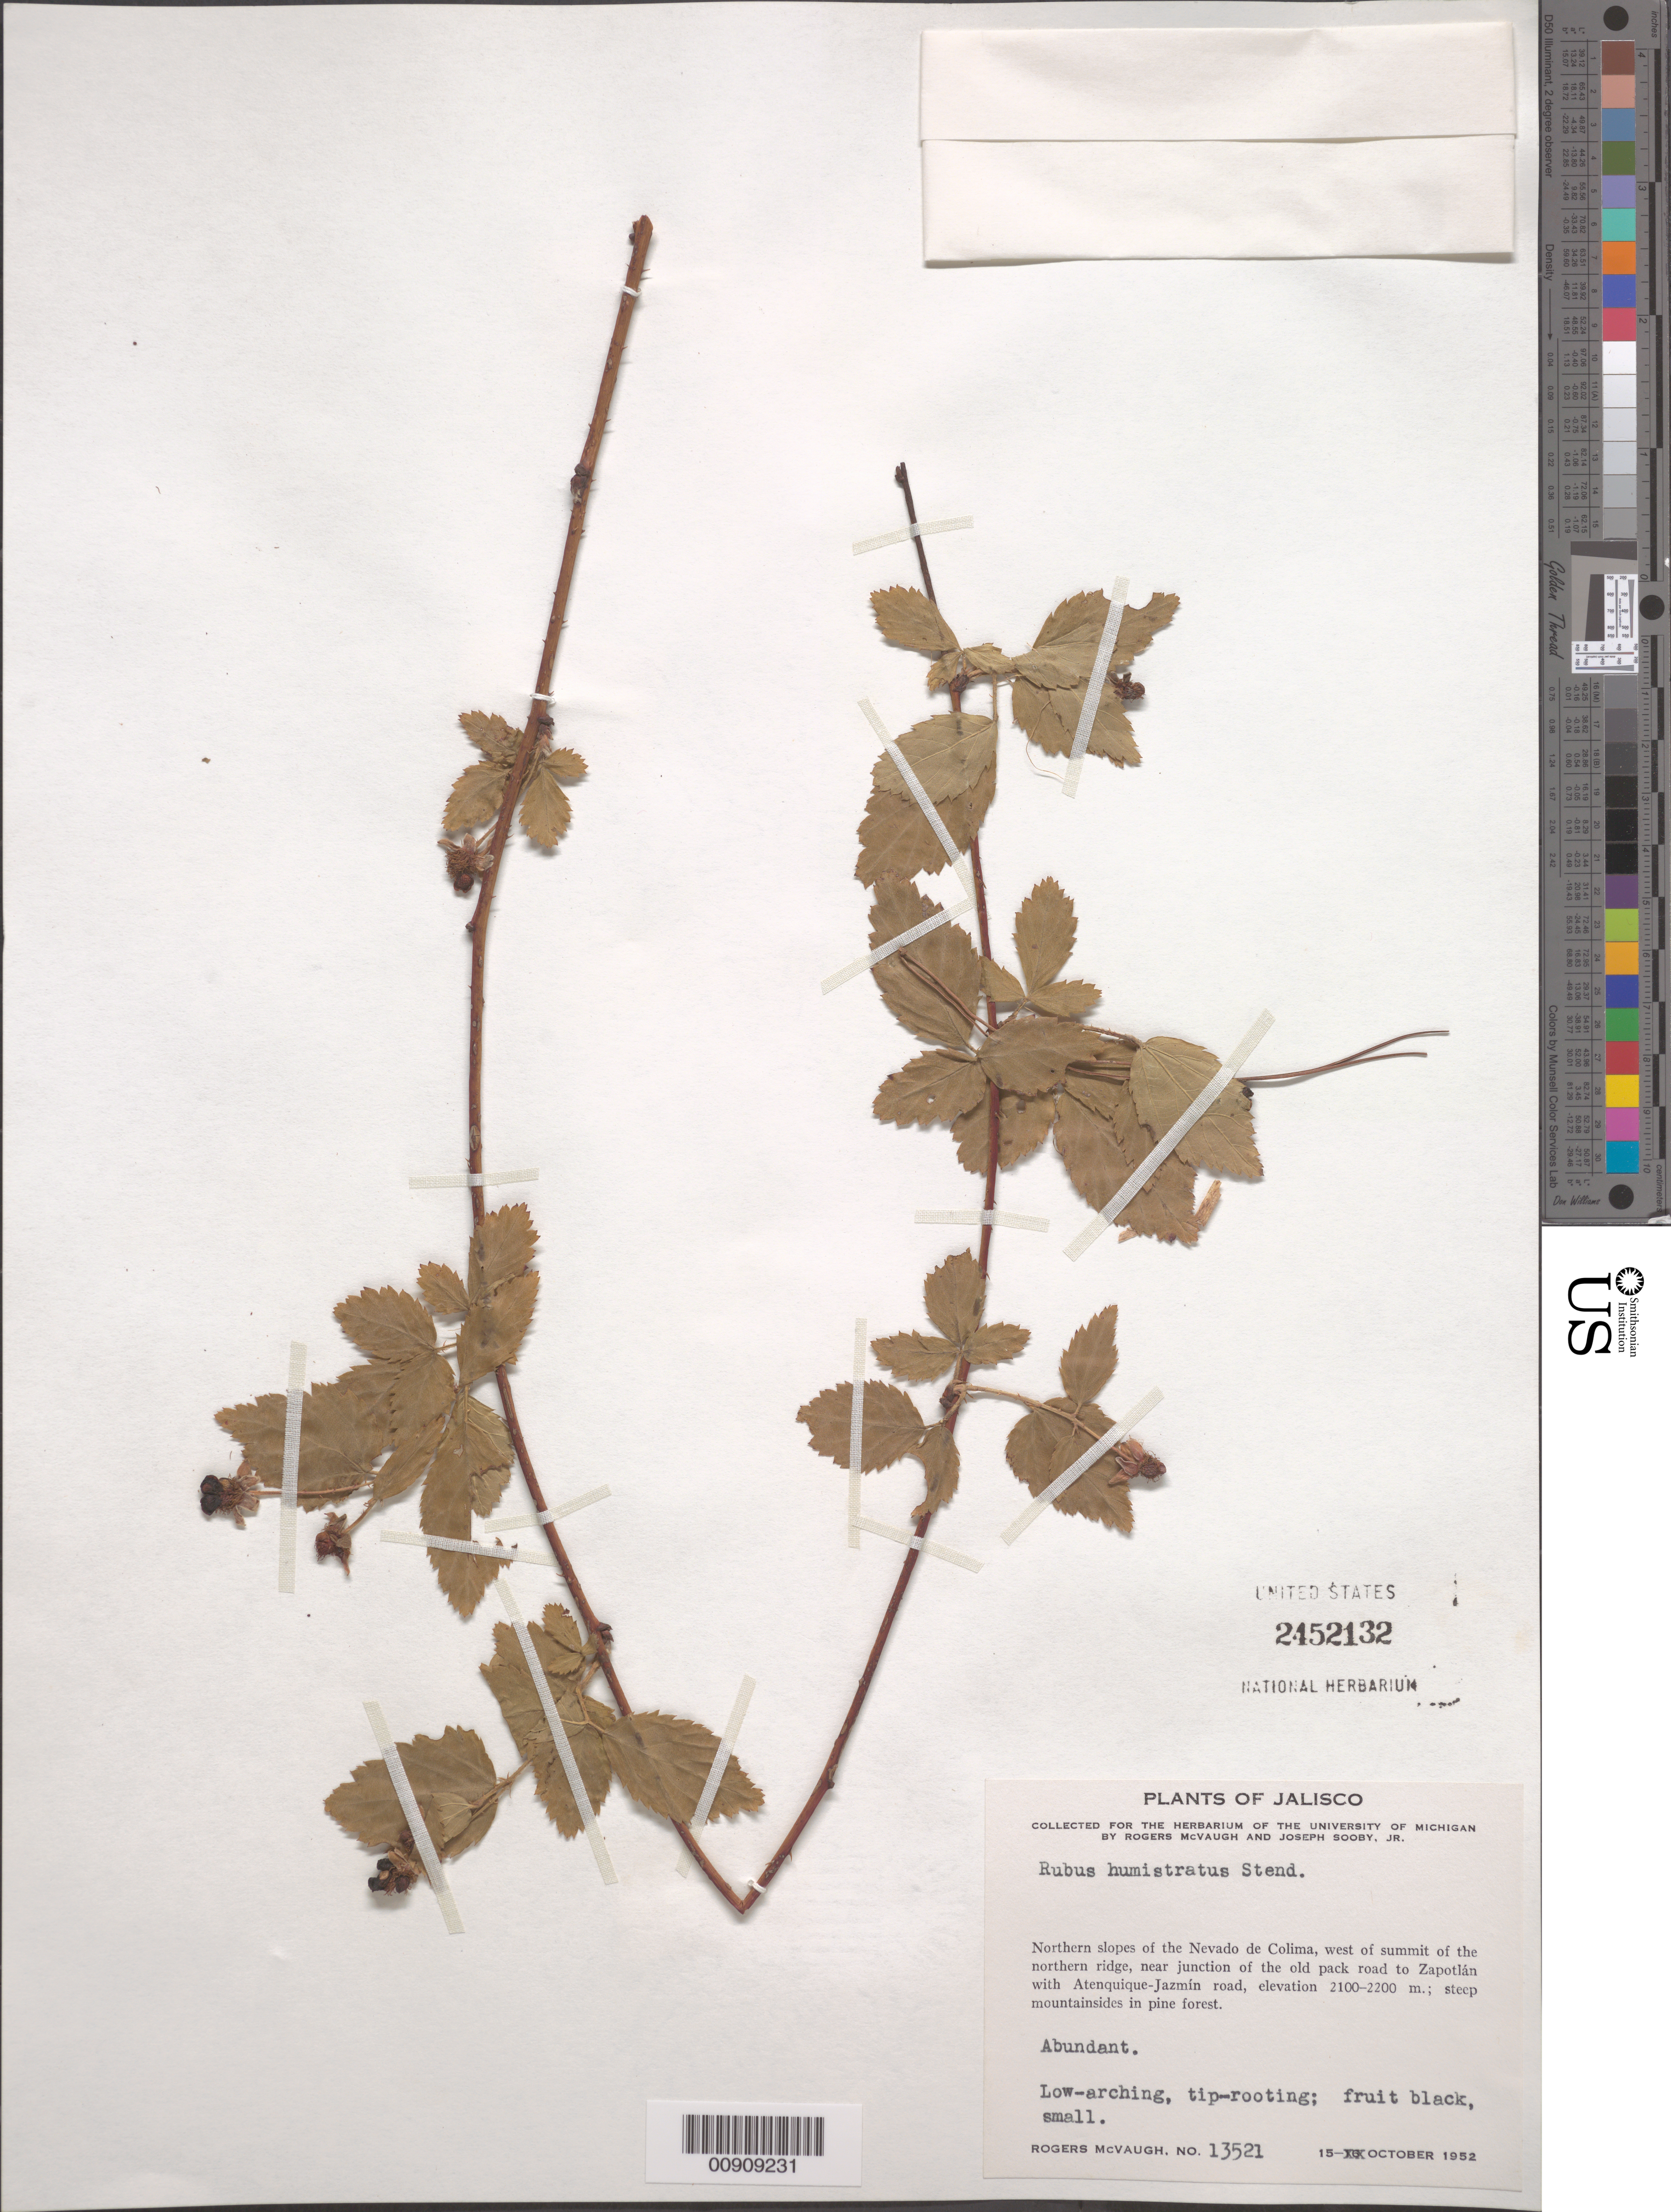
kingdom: Plantae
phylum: Tracheophyta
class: Magnoliopsida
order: Rosales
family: Rosaceae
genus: Rubus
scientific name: Rubus humistratus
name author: Steud.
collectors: R. McVaugh & J. Sooby Jr.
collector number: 13521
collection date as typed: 15 Oct 1952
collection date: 1952-10-15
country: Mexico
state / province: Jalisco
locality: Northern slopes of the Nevado de Colima, west of summit of the northern ridge, near junction of the old pack road to Zapotlán with Atentique - Jazmín road.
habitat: Steep mountainsides in pine forest.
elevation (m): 2200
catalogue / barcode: US 2452132